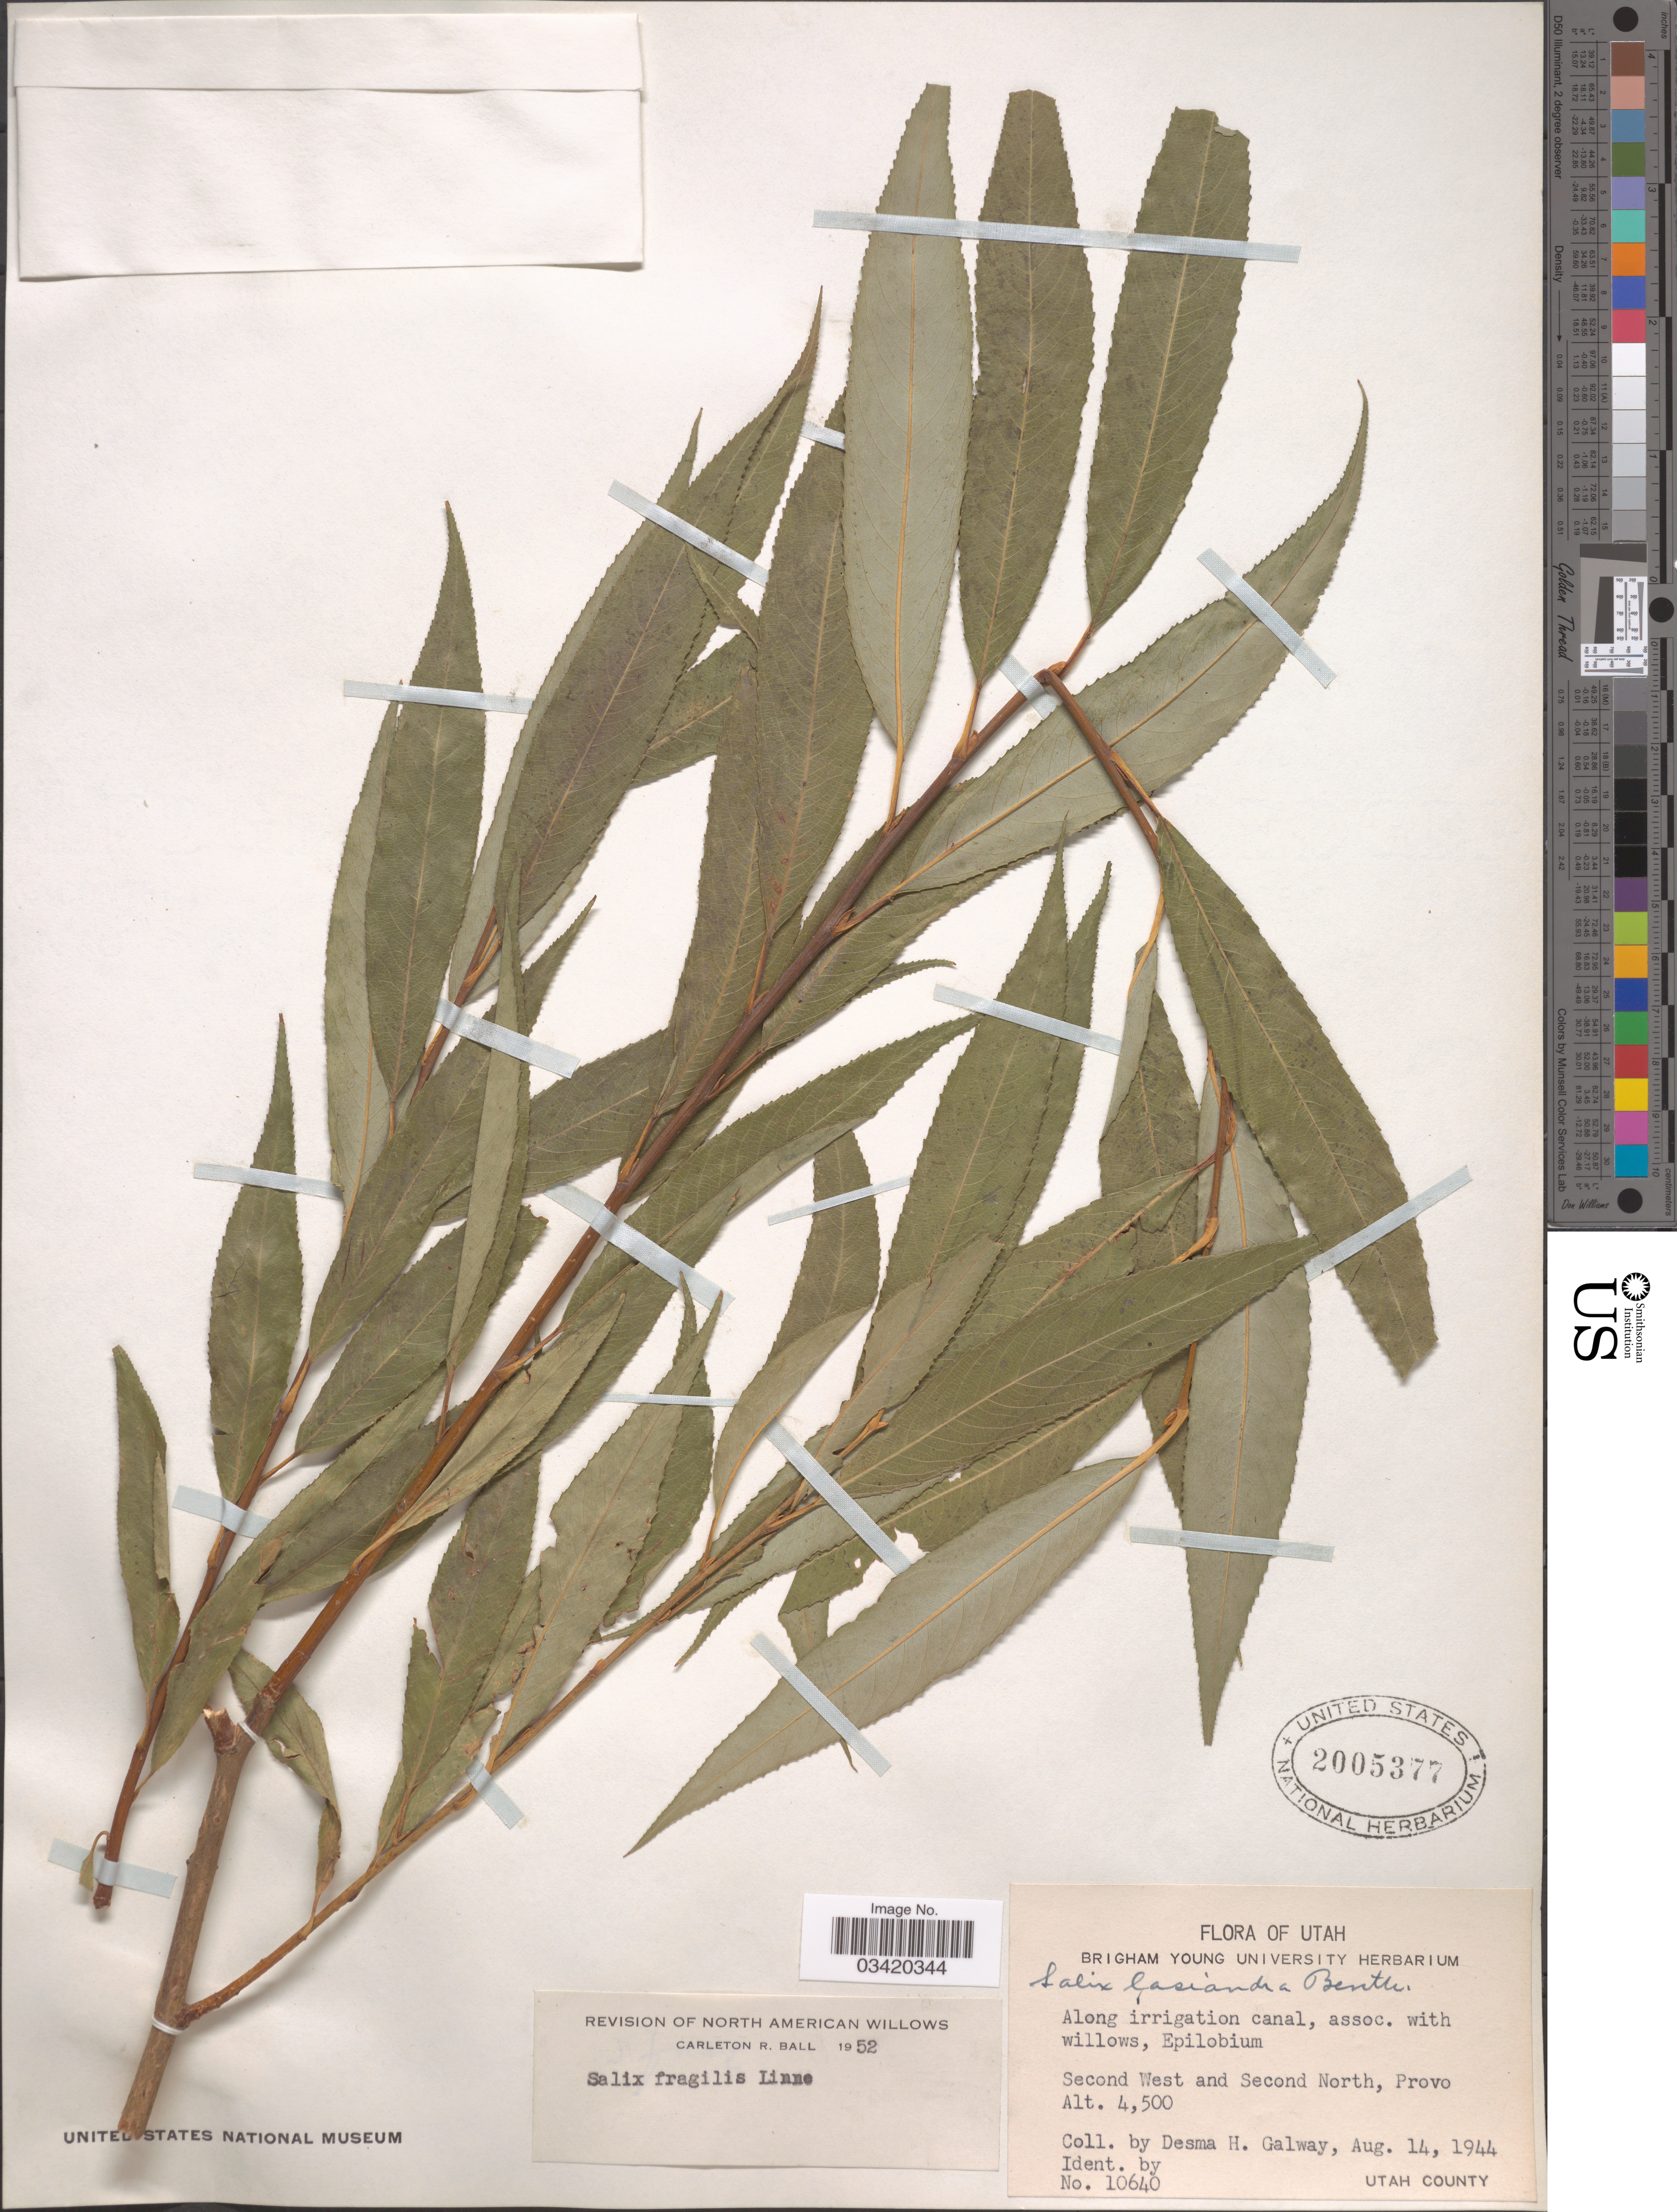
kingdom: Plantae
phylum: Tracheophyta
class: Magnoliopsida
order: Malpighiales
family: Salicaceae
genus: Salix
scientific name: Salix fragilis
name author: L.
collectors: D. Galway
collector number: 10640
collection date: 1944-08-14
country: United States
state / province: Utah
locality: Along irrigation canal. Second West and Second North, Provo. Utah County.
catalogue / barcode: US 2005377